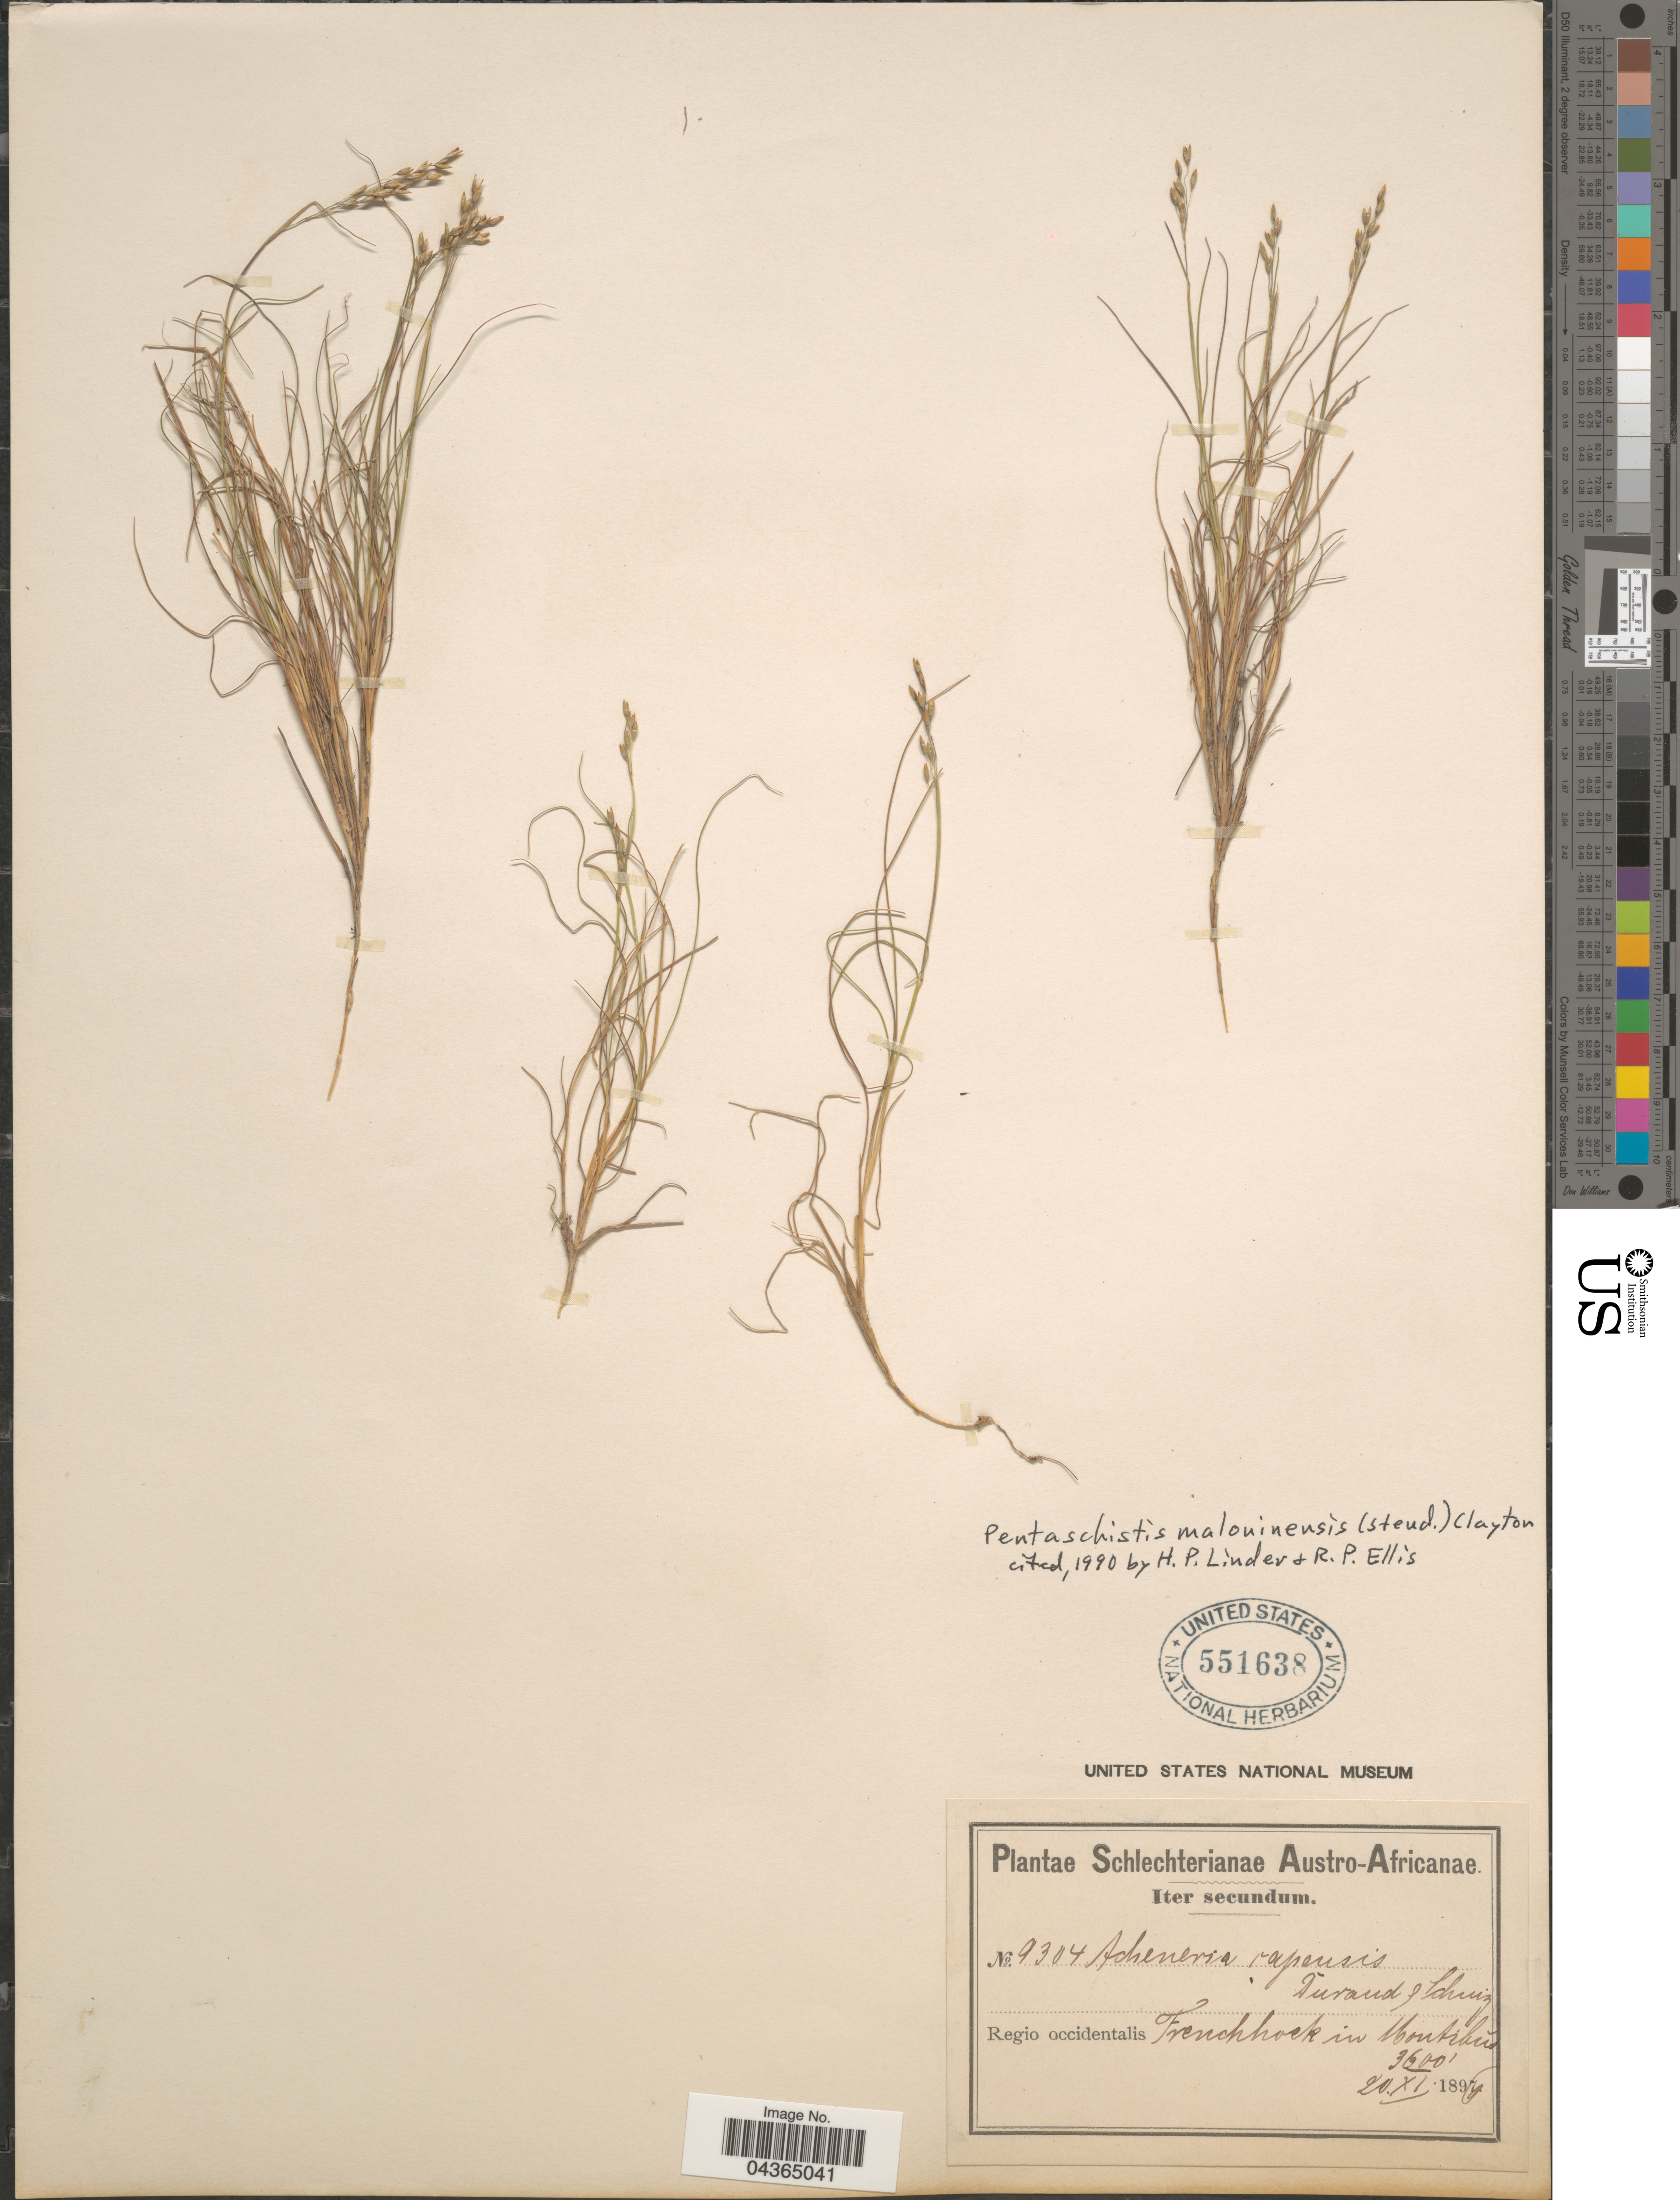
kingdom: Plantae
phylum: Tracheophyta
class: Liliopsida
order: Poales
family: Poaceae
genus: Pentameris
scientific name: Pentameris malouinensis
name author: (Steud.) Galley & H.P. Linder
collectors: Schlechter, --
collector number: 9304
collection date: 1896-11-20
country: South Africa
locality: Austro-Africanae. Regio occidentalis. Frenchhoek in Montibus.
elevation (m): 1097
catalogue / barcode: US 551638